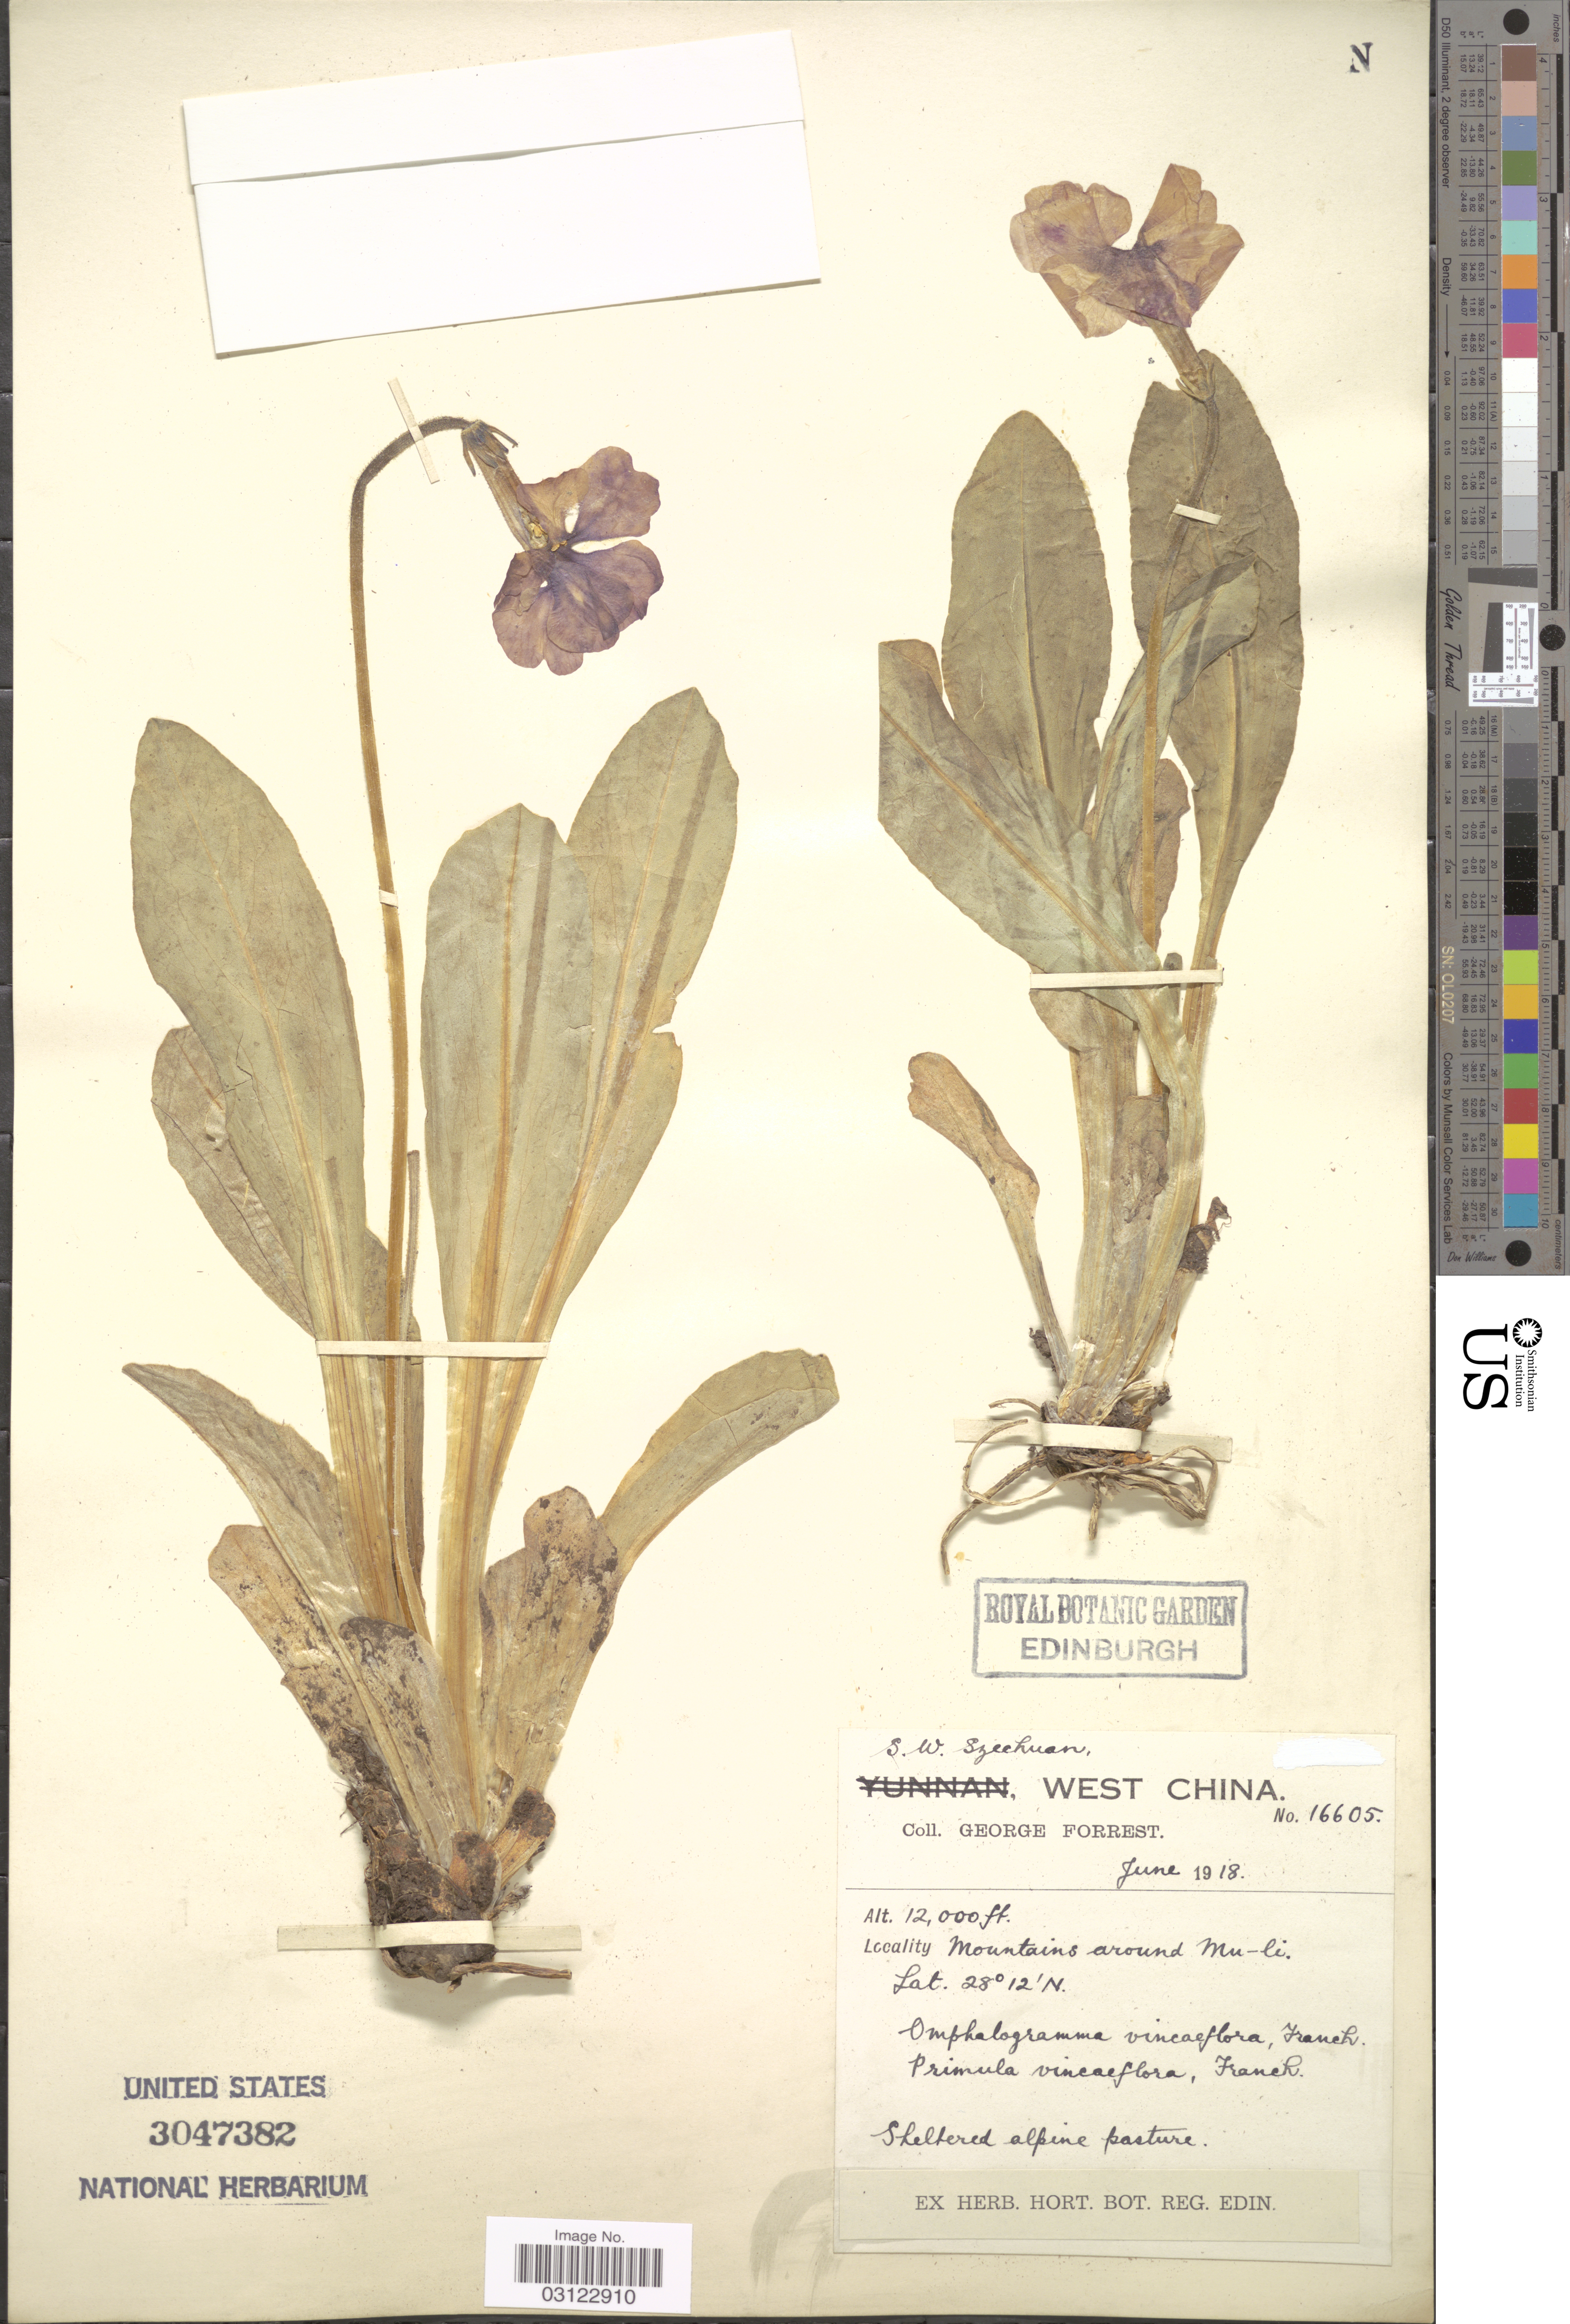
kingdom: Plantae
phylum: Tracheophyta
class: Magnoliopsida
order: Ericales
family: Primulaceae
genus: Omphalogramma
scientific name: Omphalogramma vinciflorum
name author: (Franch.) Franch.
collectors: G. Forrest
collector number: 16605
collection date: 1918-06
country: China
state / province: Sichuan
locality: S.W. Szechuan, West China. Mountains around Mu-li.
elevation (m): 3658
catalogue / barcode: US 3047382